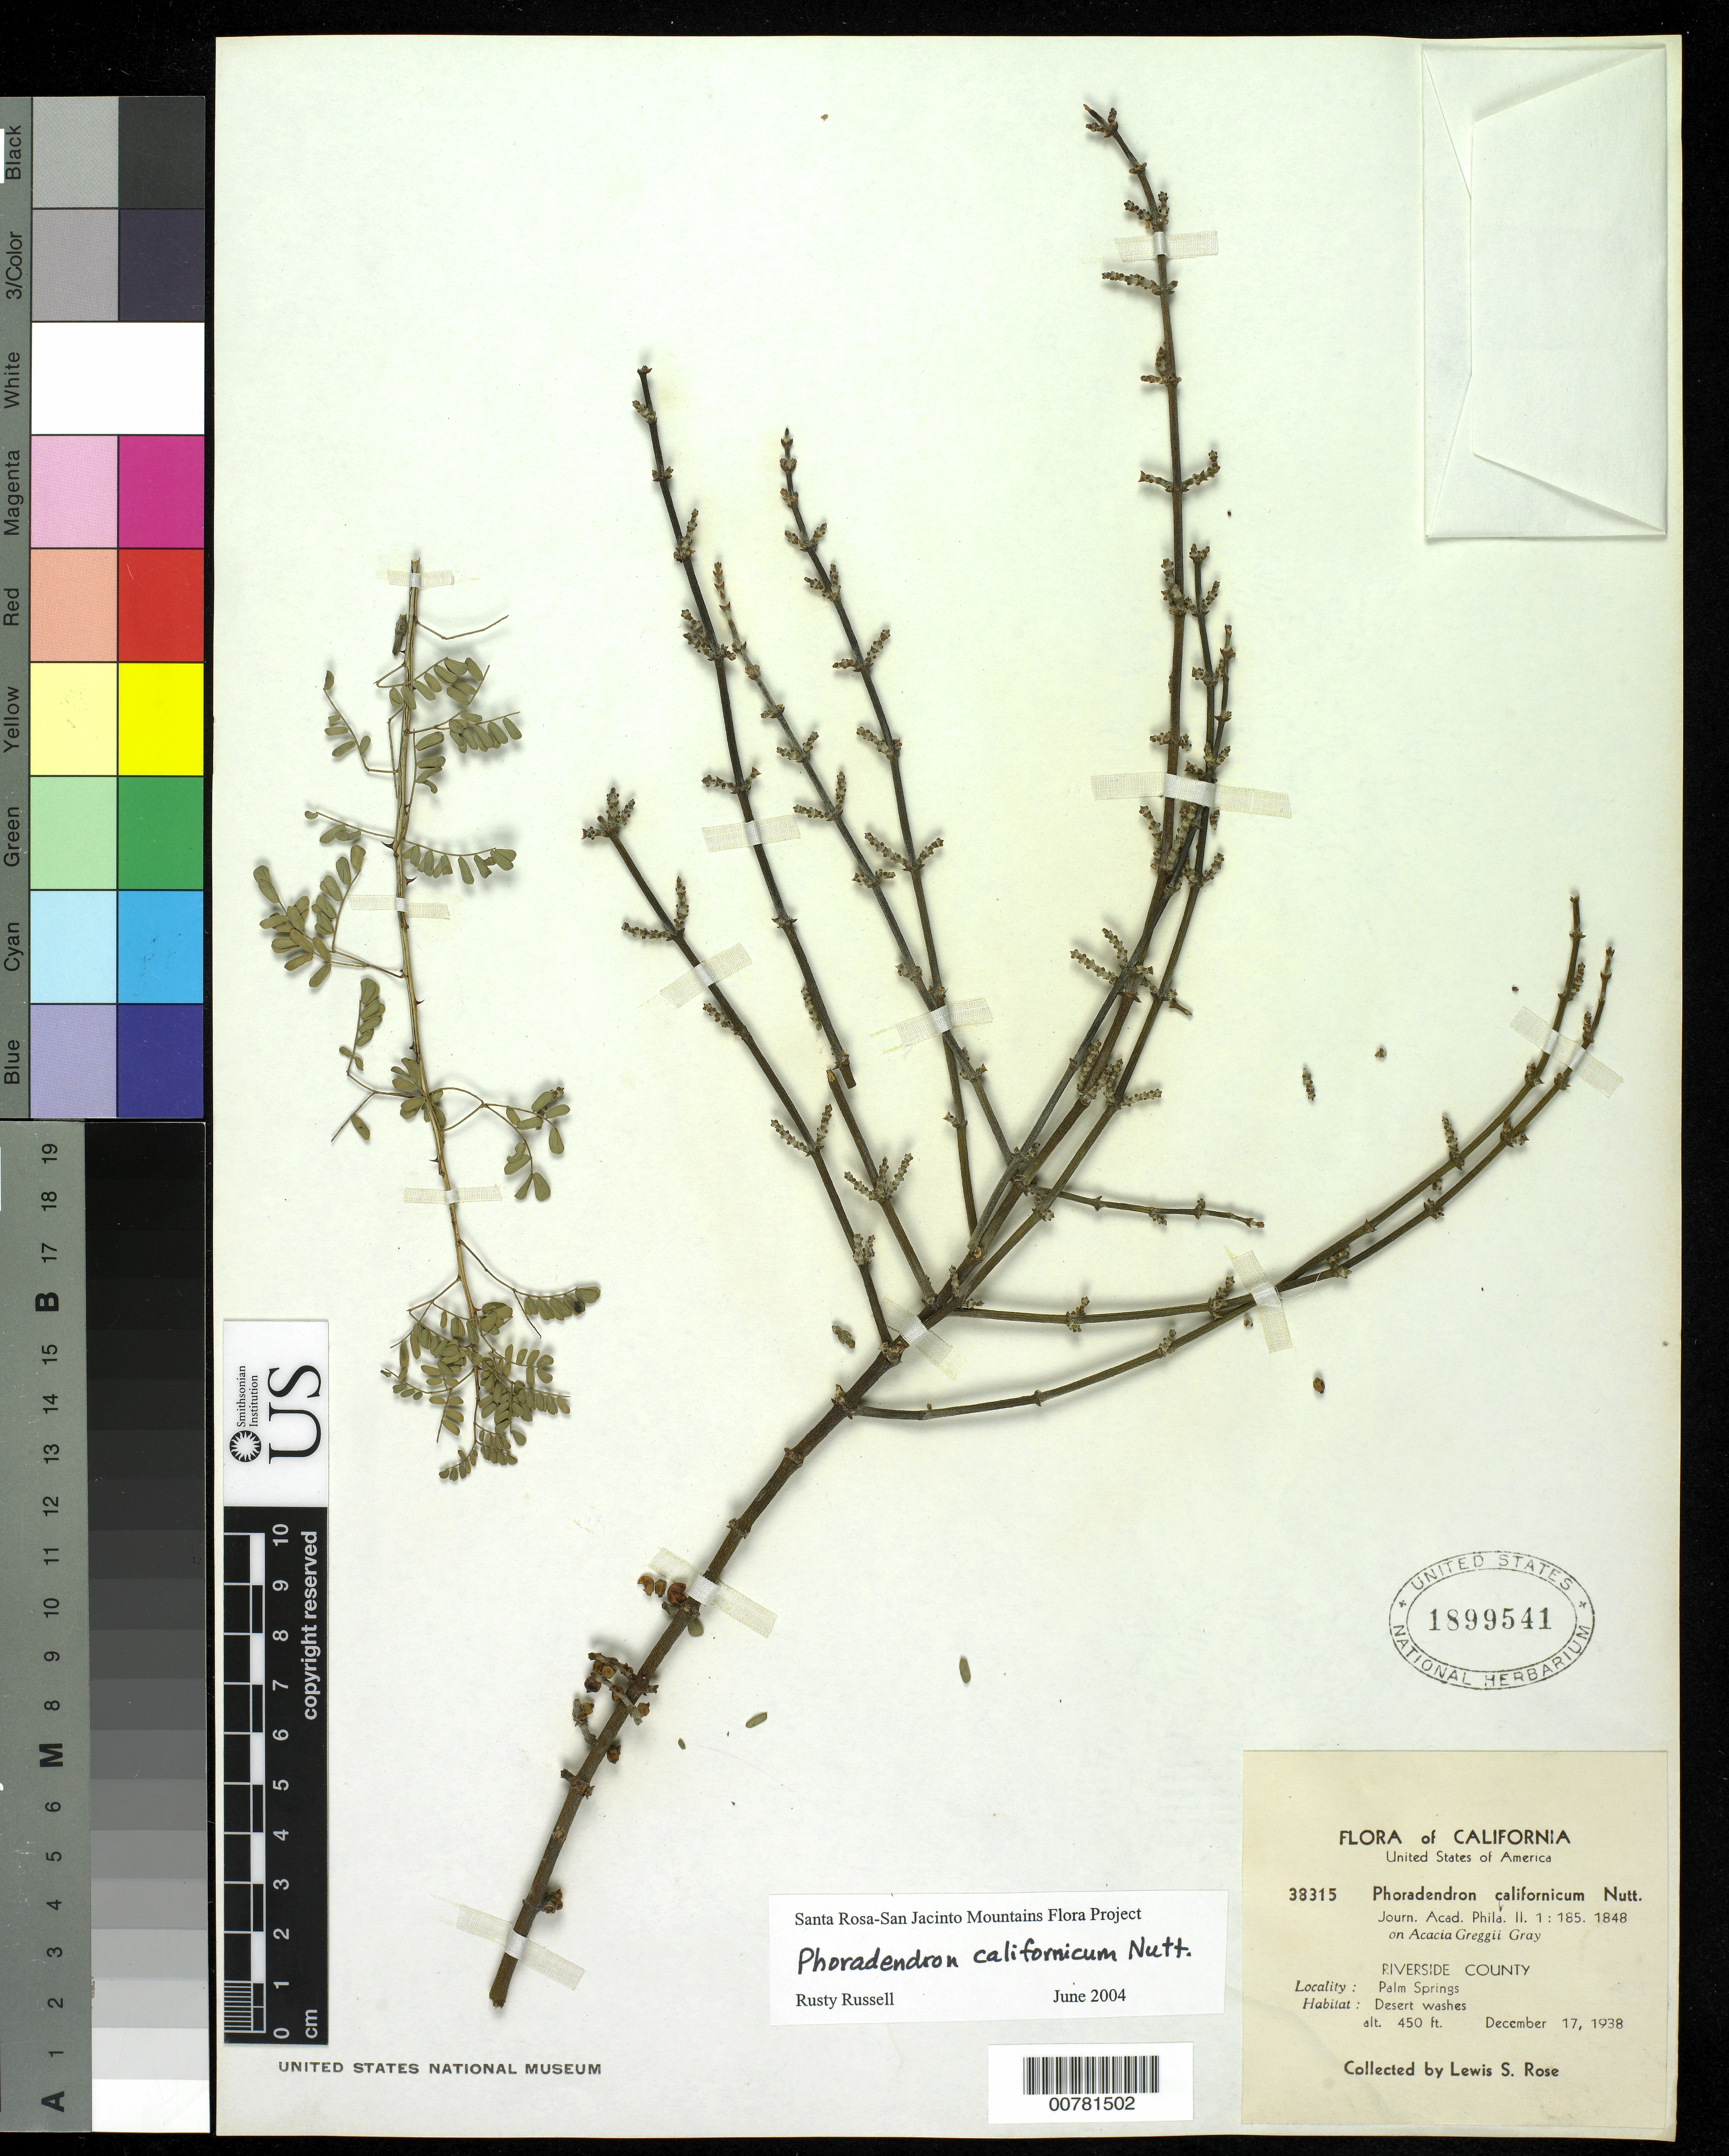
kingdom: Plantae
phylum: Tracheophyta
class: Magnoliopsida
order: Santalales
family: Viscaceae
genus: Phoradendron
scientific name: Phoradendron californicum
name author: Nutt.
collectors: L. S. Rose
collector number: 38315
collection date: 1938-12-17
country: United States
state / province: California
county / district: Riverside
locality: Riverside County. Palm Springs. Desert washes.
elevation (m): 137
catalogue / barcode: US 1899541